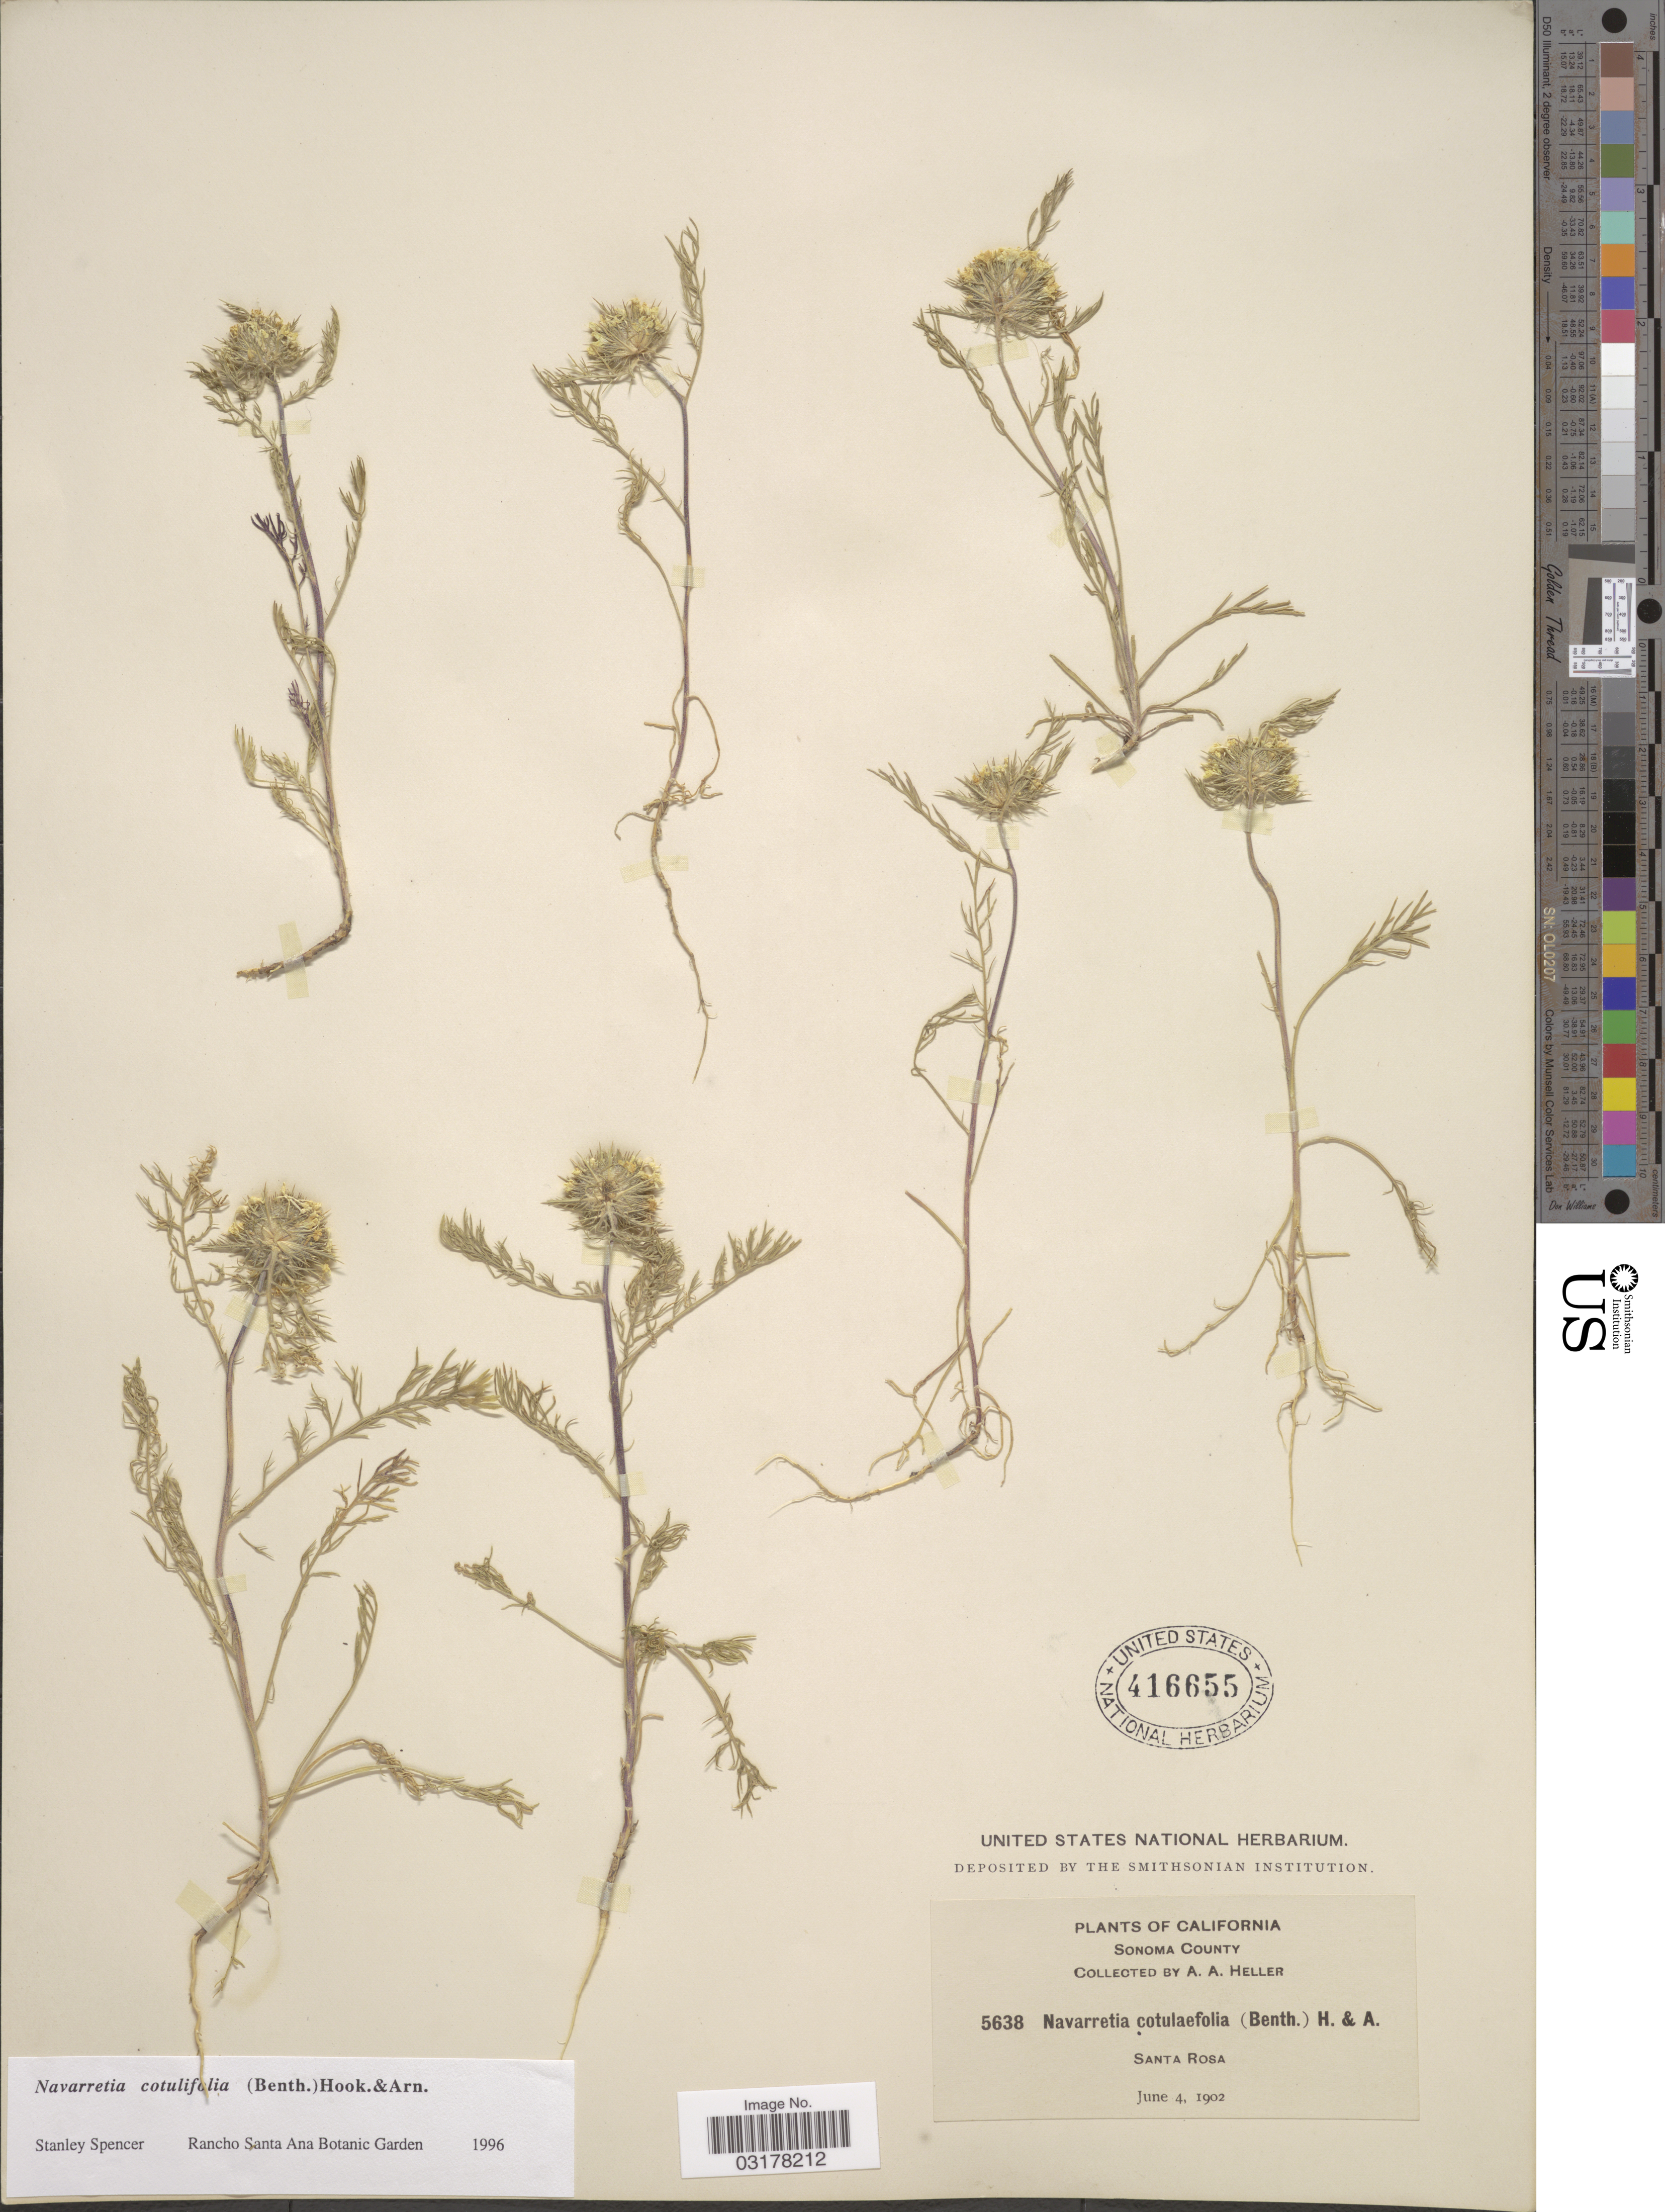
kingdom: Plantae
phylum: Tracheophyta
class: Magnoliopsida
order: Ericales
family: Polemoniaceae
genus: Navarretia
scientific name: Navarretia cotulifolia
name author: (Benth.) Hook. & Arn.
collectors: A. A. Heller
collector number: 5638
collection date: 1902-06-04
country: United States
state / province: California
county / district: Sonoma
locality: Sonoma County. Santa Rosa.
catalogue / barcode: US 416655